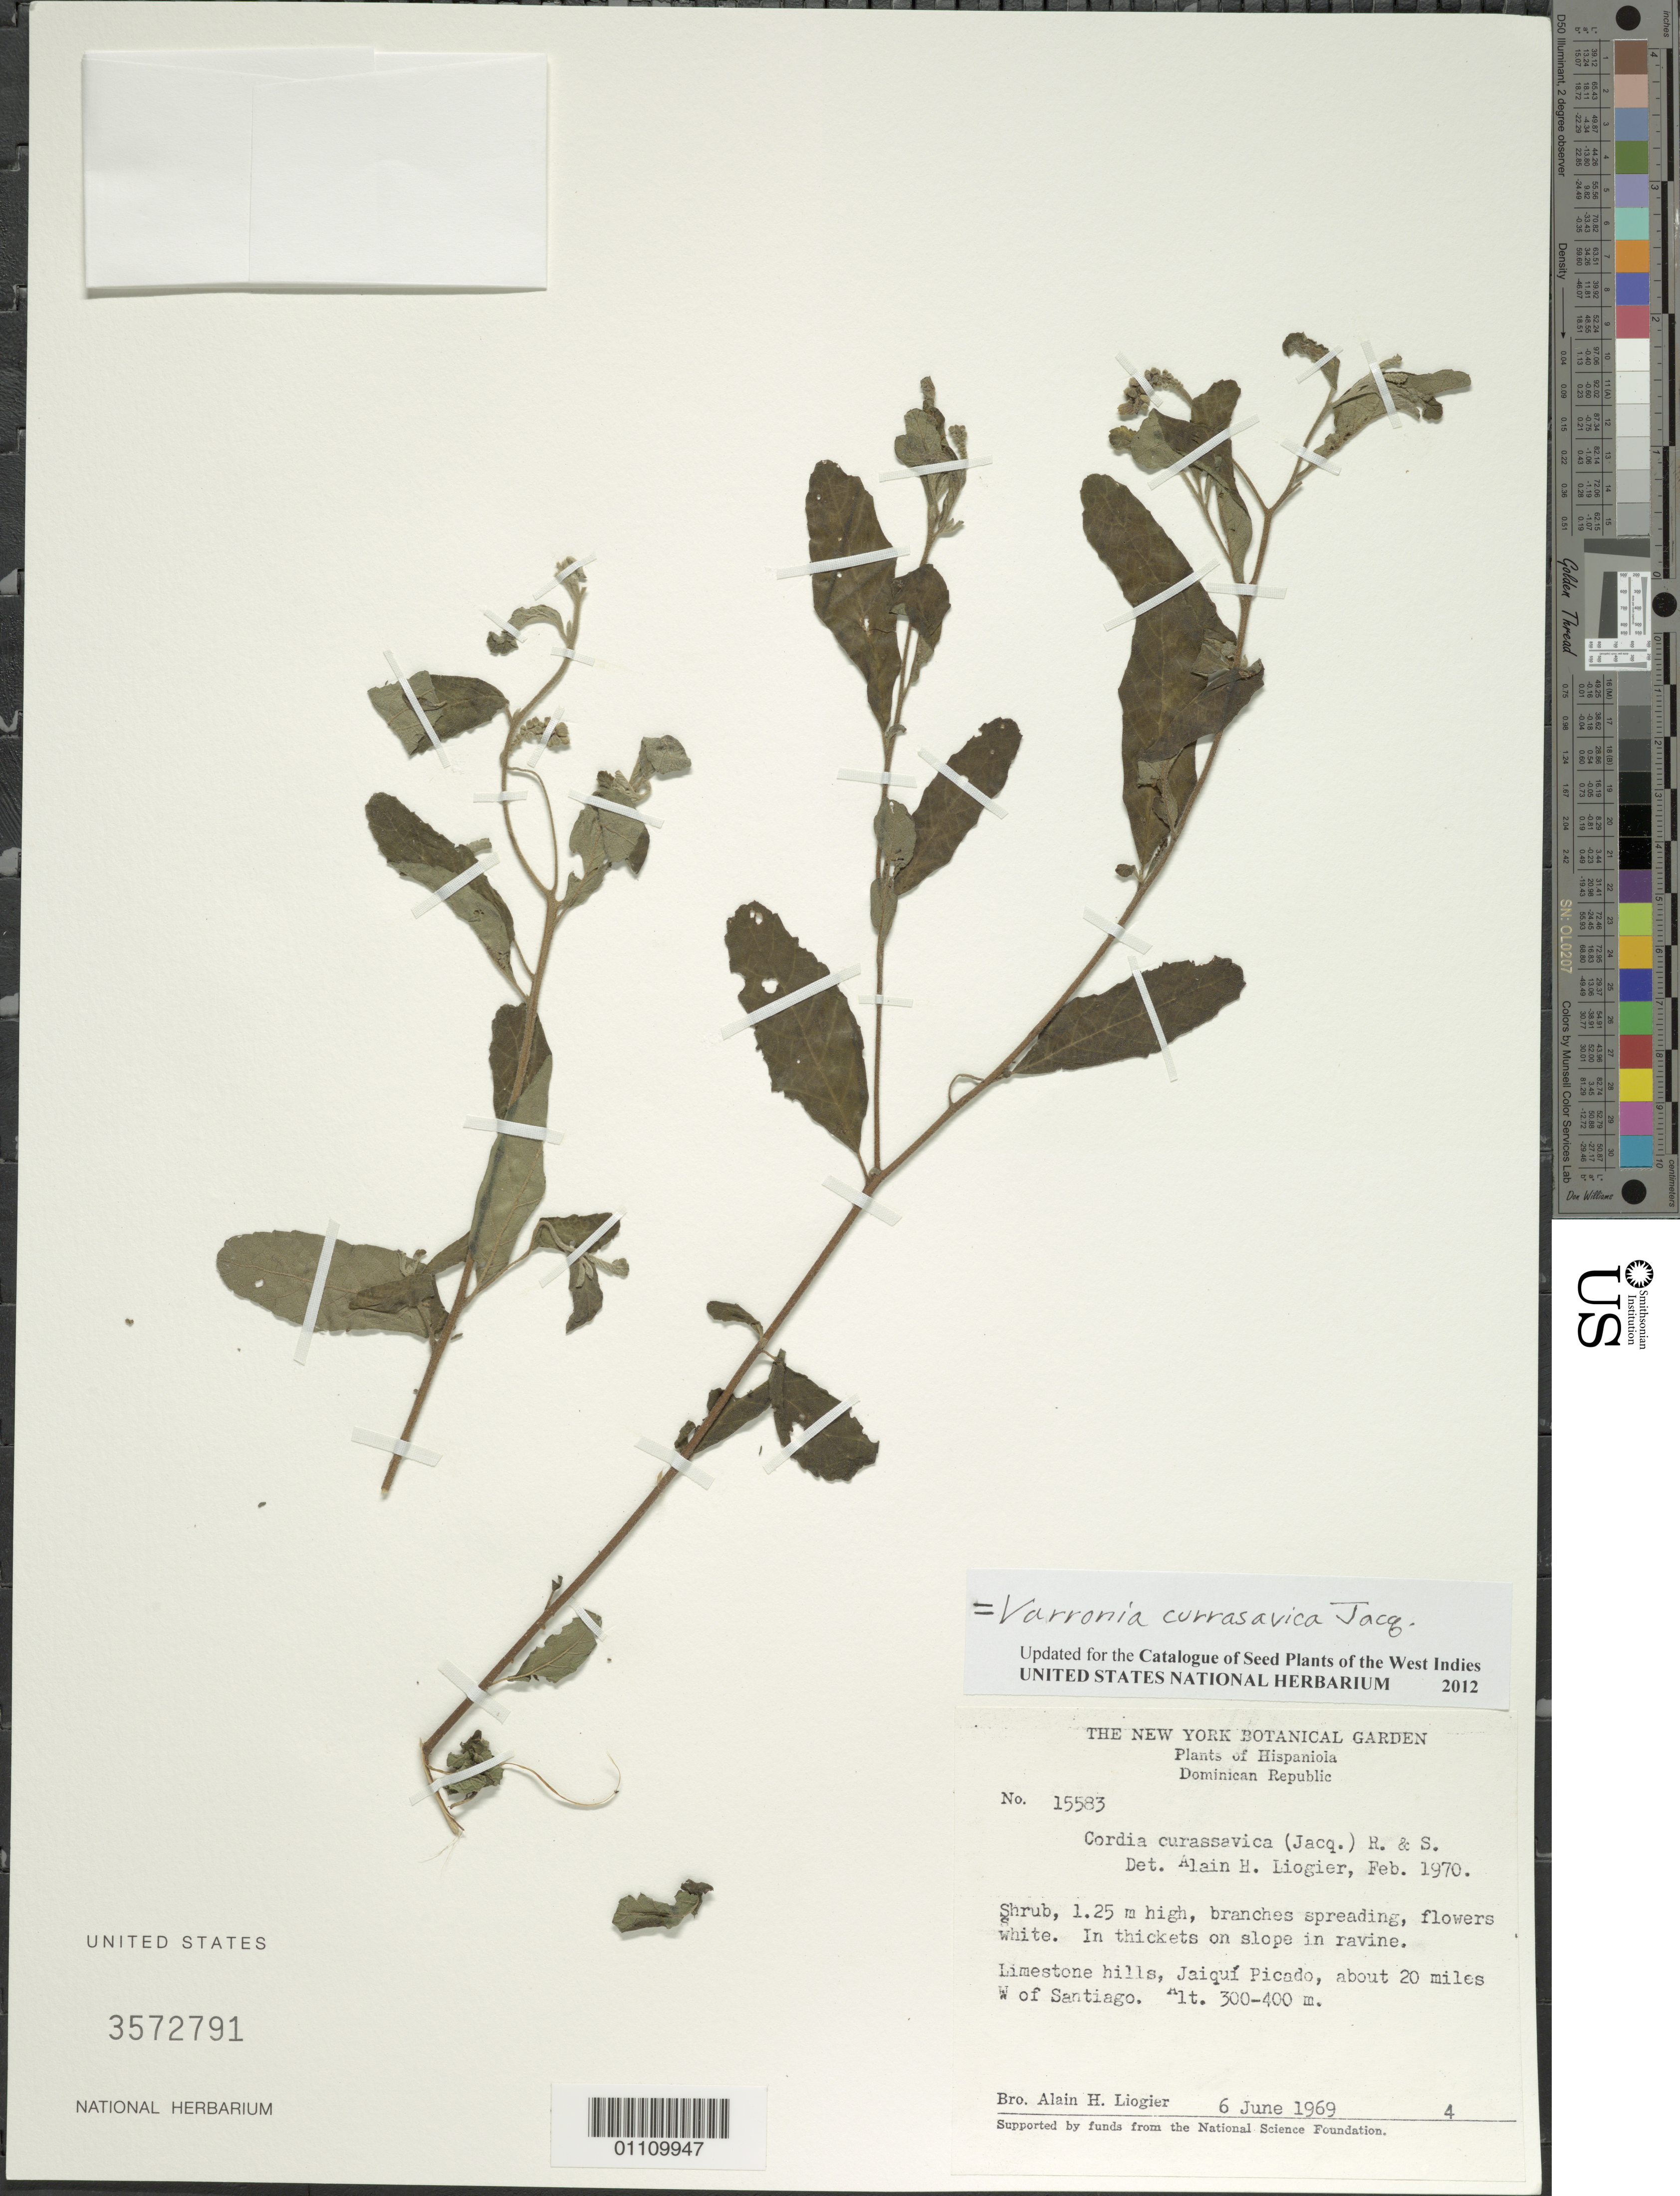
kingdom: Plantae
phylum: Tracheophyta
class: Magnoliopsida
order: Boraginales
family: Cordiaceae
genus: Varronia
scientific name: Varronia curassavica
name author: Jacq.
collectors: A. H. Liogier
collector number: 15583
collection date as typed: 06 Jun 1969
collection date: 1969-06-06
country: Dominican Republic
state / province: Santiago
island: Hispaniola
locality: Jaiquí Picado, 20 miles W of Santiago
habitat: Limestone hills; in thickets on slope in ravine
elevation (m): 300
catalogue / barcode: US 3572791